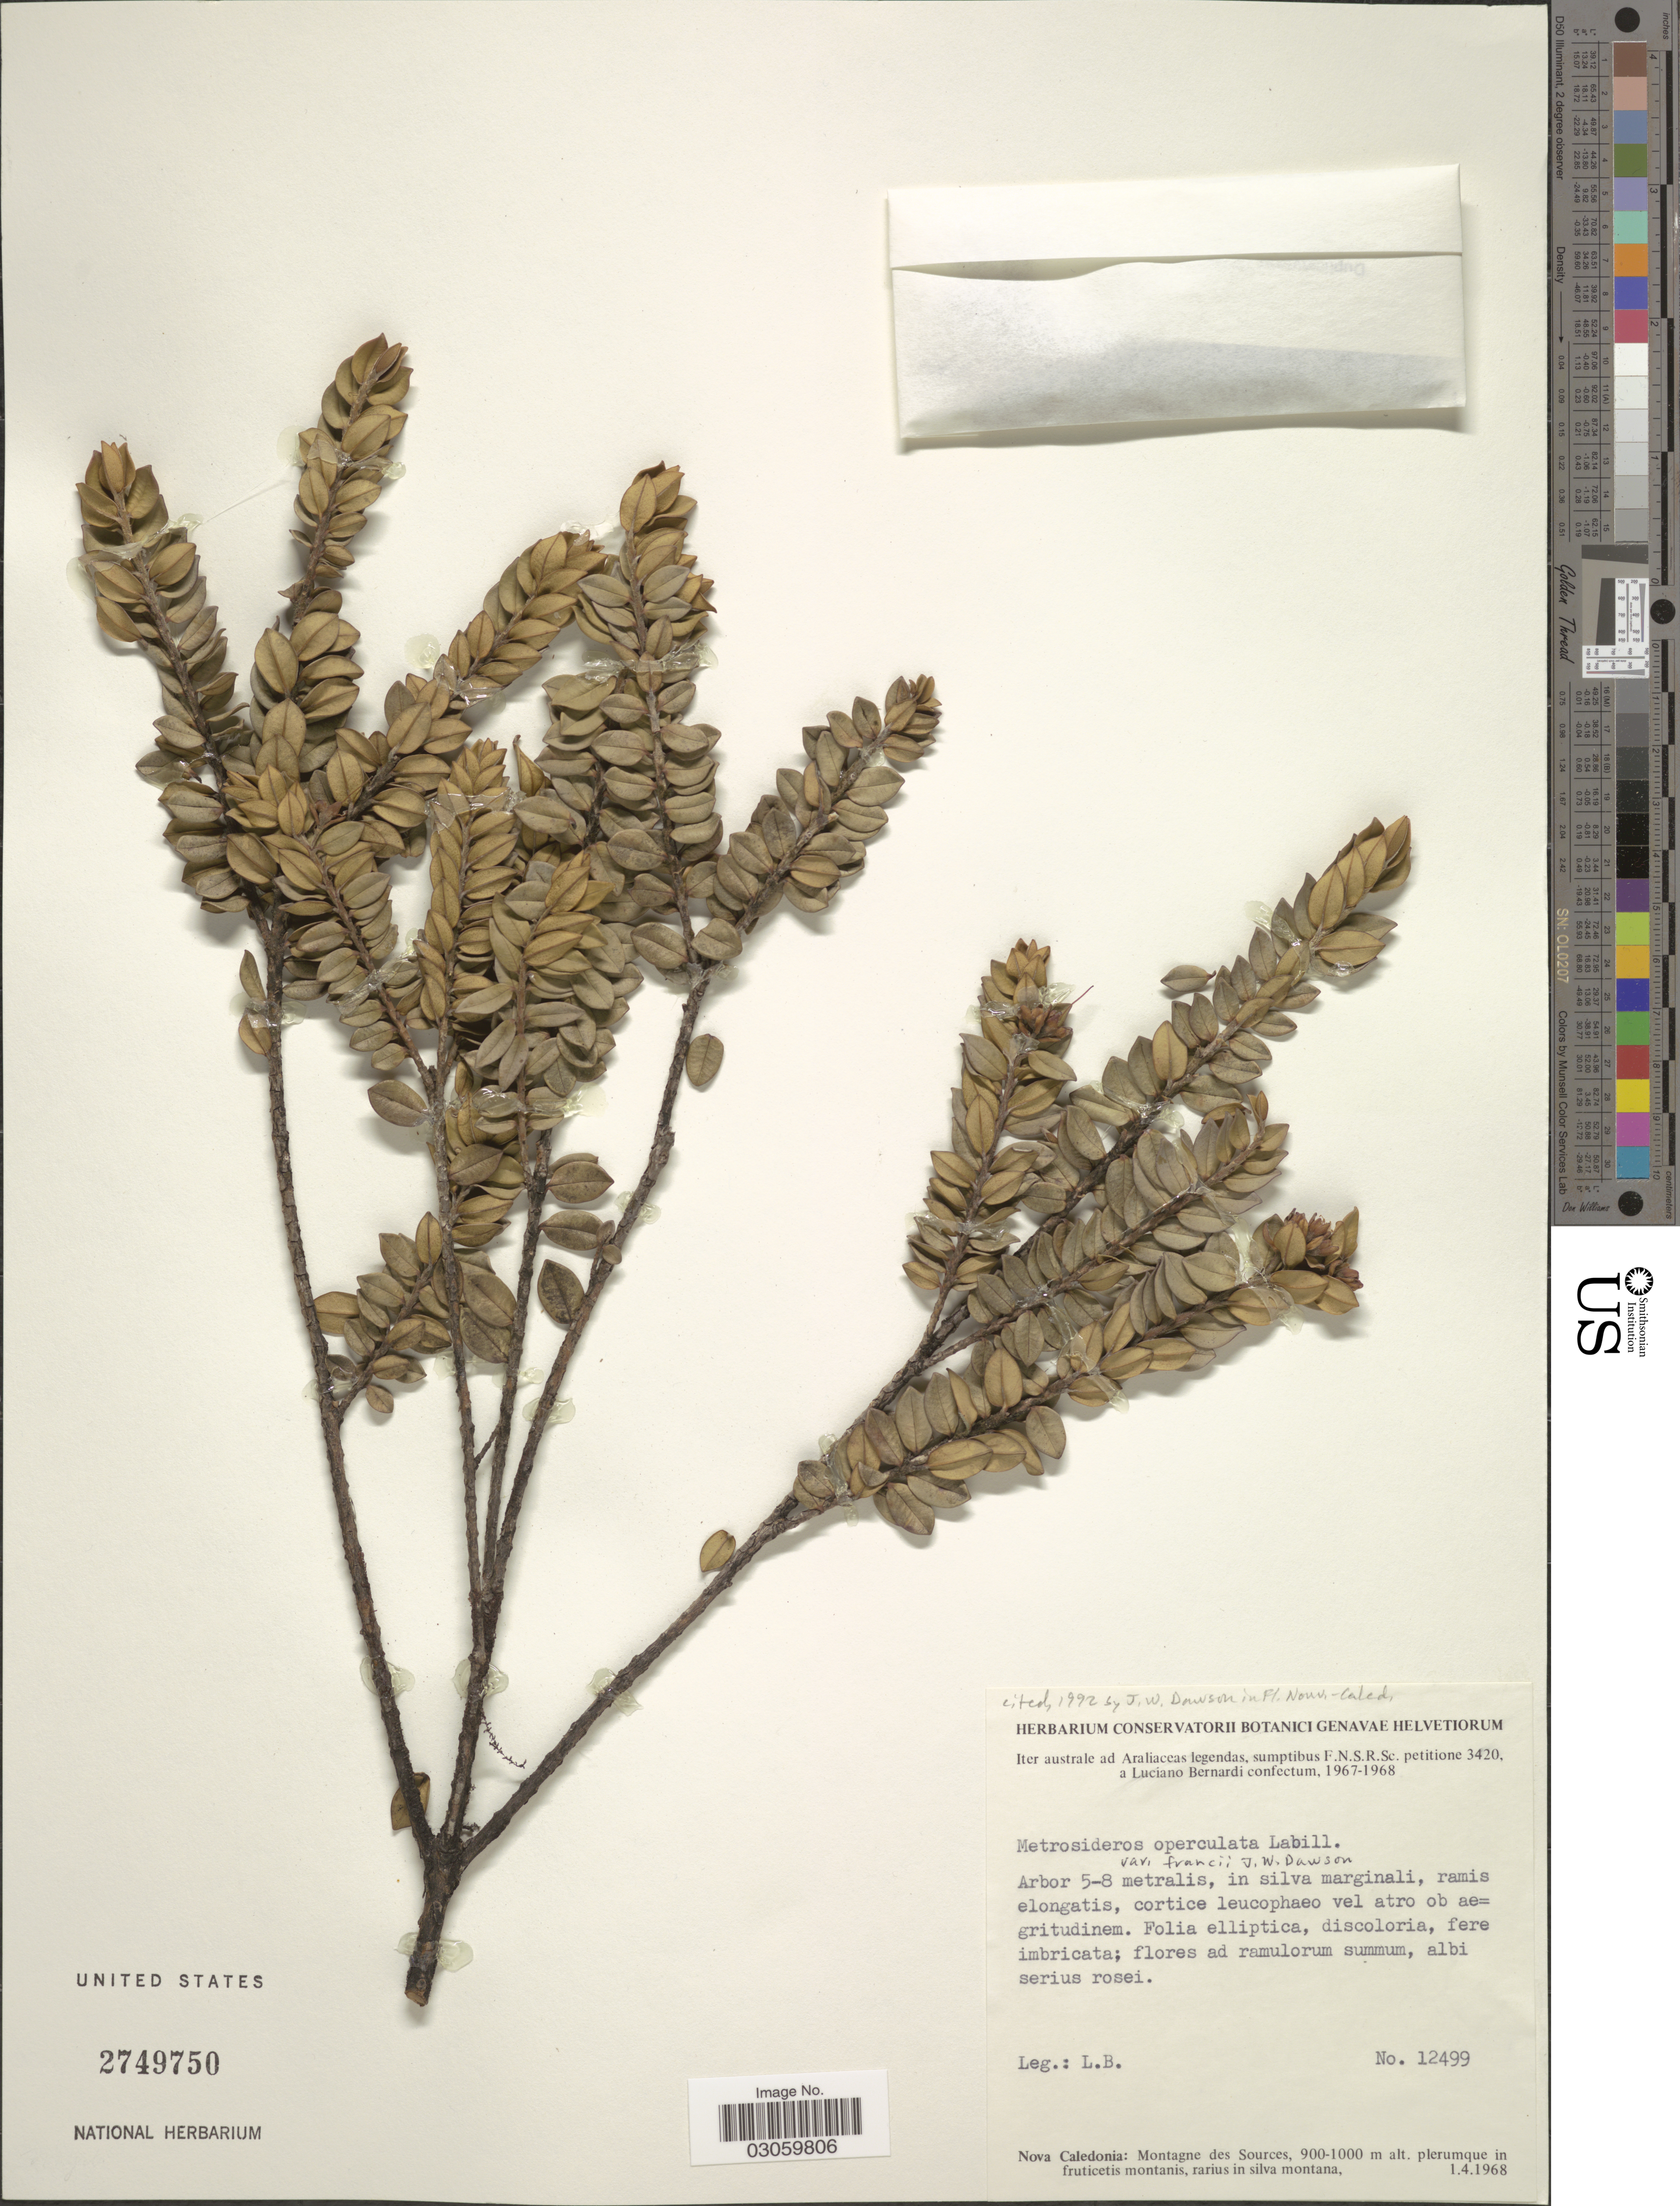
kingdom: Plantae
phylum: Tracheophyta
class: Magnoliopsida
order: Myrtales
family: Myrtaceae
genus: Metrosideros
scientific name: Metrosideros operculata var. francii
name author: J.W. Dawson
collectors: L. Bernardi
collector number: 12499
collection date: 1968-04-01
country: New Caledonia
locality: Nova Caledonia: Montagne des Sources.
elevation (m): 900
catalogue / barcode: US 2749750